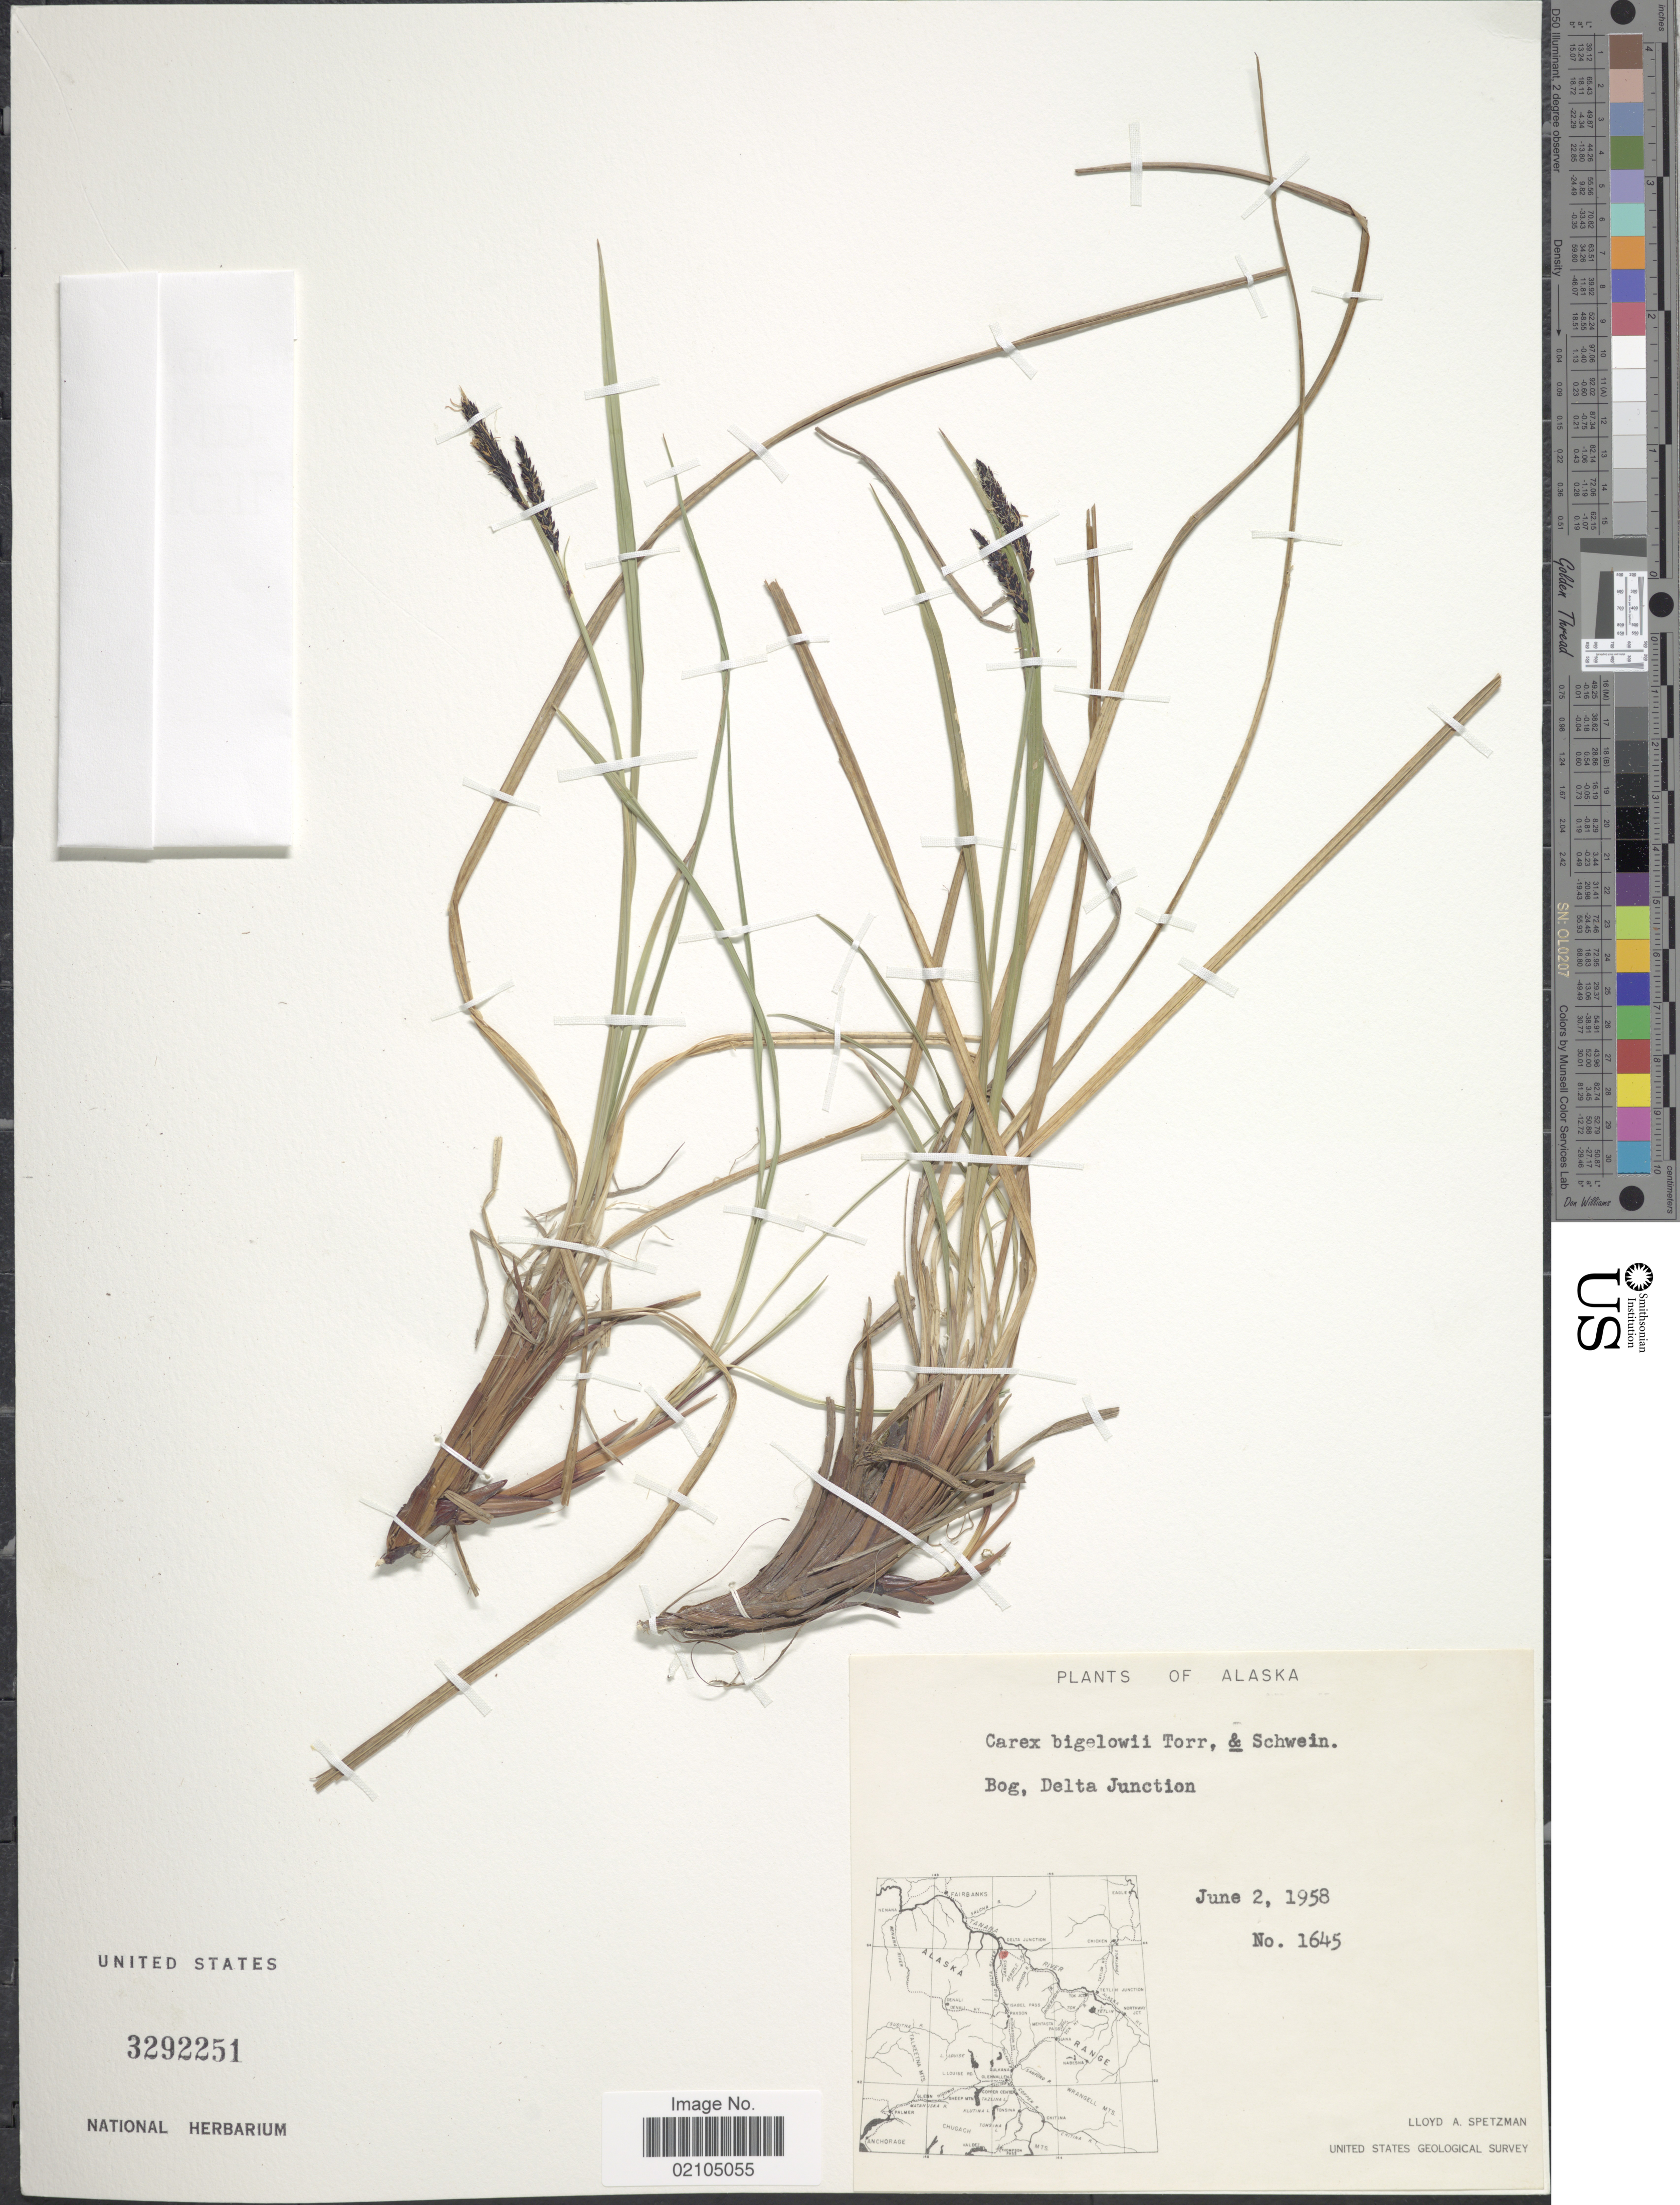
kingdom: Plantae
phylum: Tracheophyta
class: Liliopsida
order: Poales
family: Cyperaceae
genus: Carex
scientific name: Carex bigelowii subsp. lugens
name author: (Holm) T.V. Egorova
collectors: L. Spetzman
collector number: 1645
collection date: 1958-06-02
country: United States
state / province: Alaska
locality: Bog, Delta Junction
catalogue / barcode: US 3292251